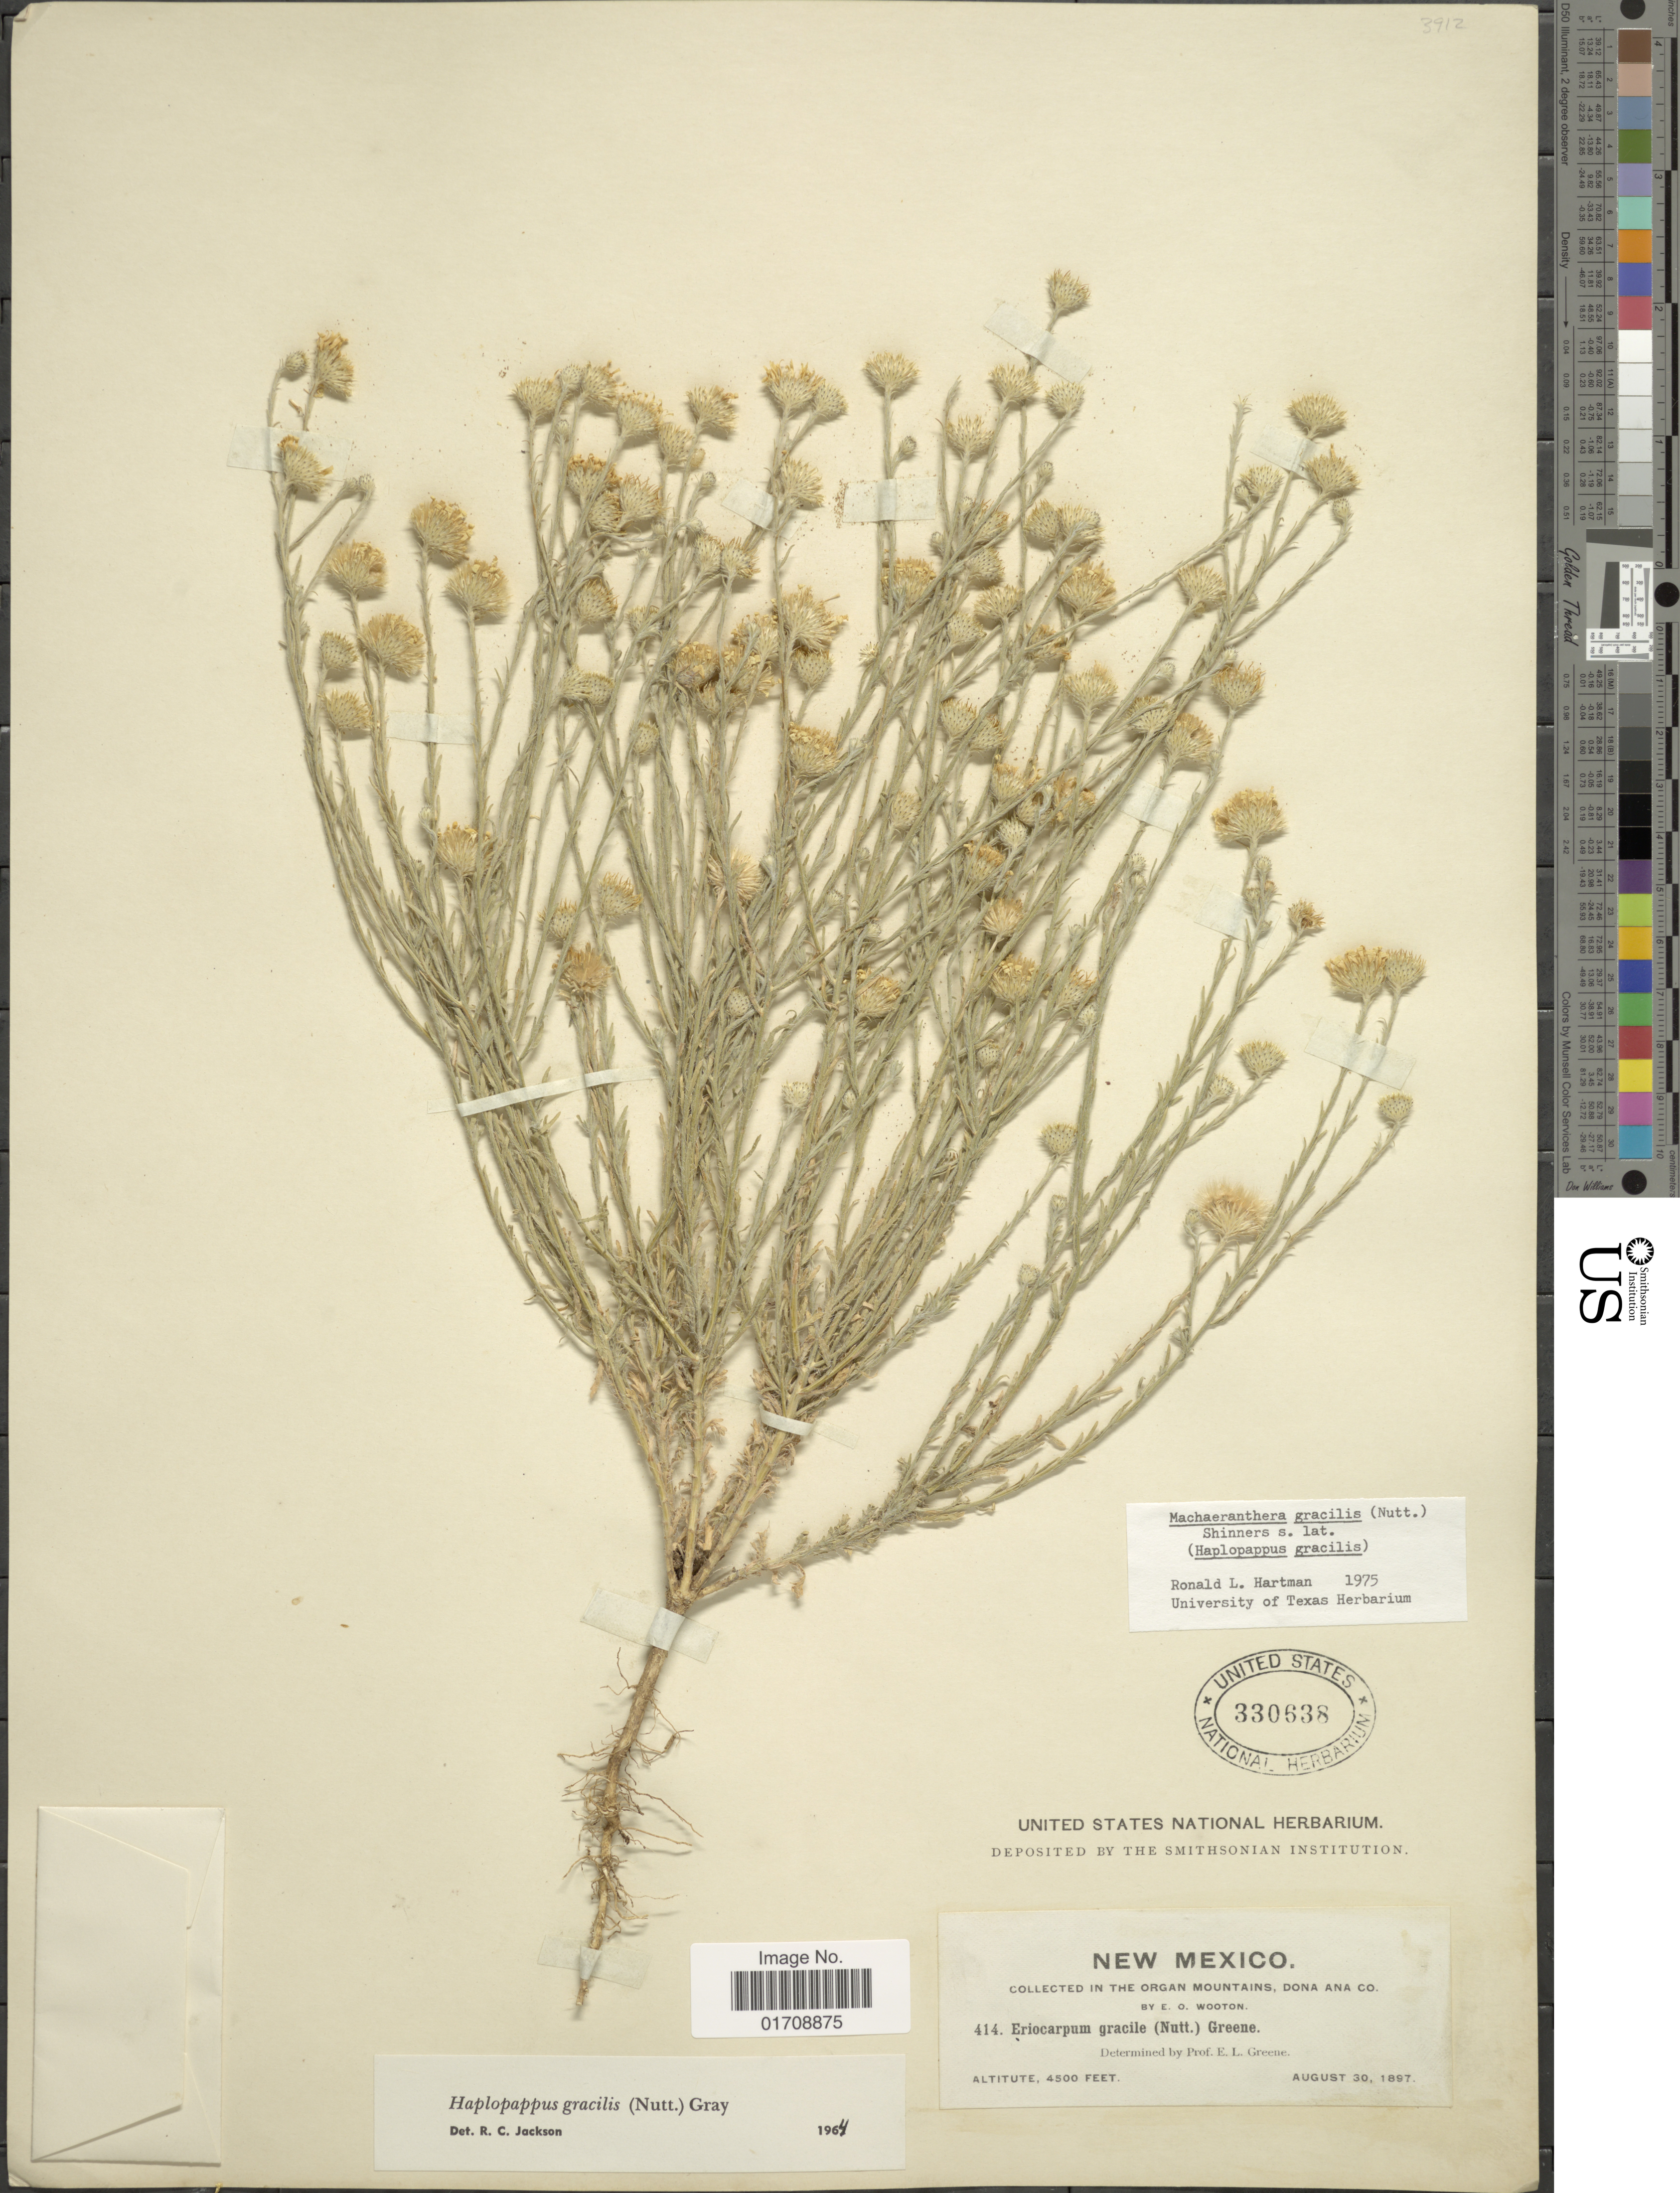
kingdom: Plantae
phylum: Tracheophyta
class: Magnoliopsida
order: Asterales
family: Asteraceae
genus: Machaeranthera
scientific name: Machaeranthera gracilis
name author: (Nutt.) Shinners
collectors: E. O. Wooton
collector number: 414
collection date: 1897-08-30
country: United States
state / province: New Mexico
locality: Organ Mountains, Dona Ana Co.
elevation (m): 1372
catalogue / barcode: US 330638